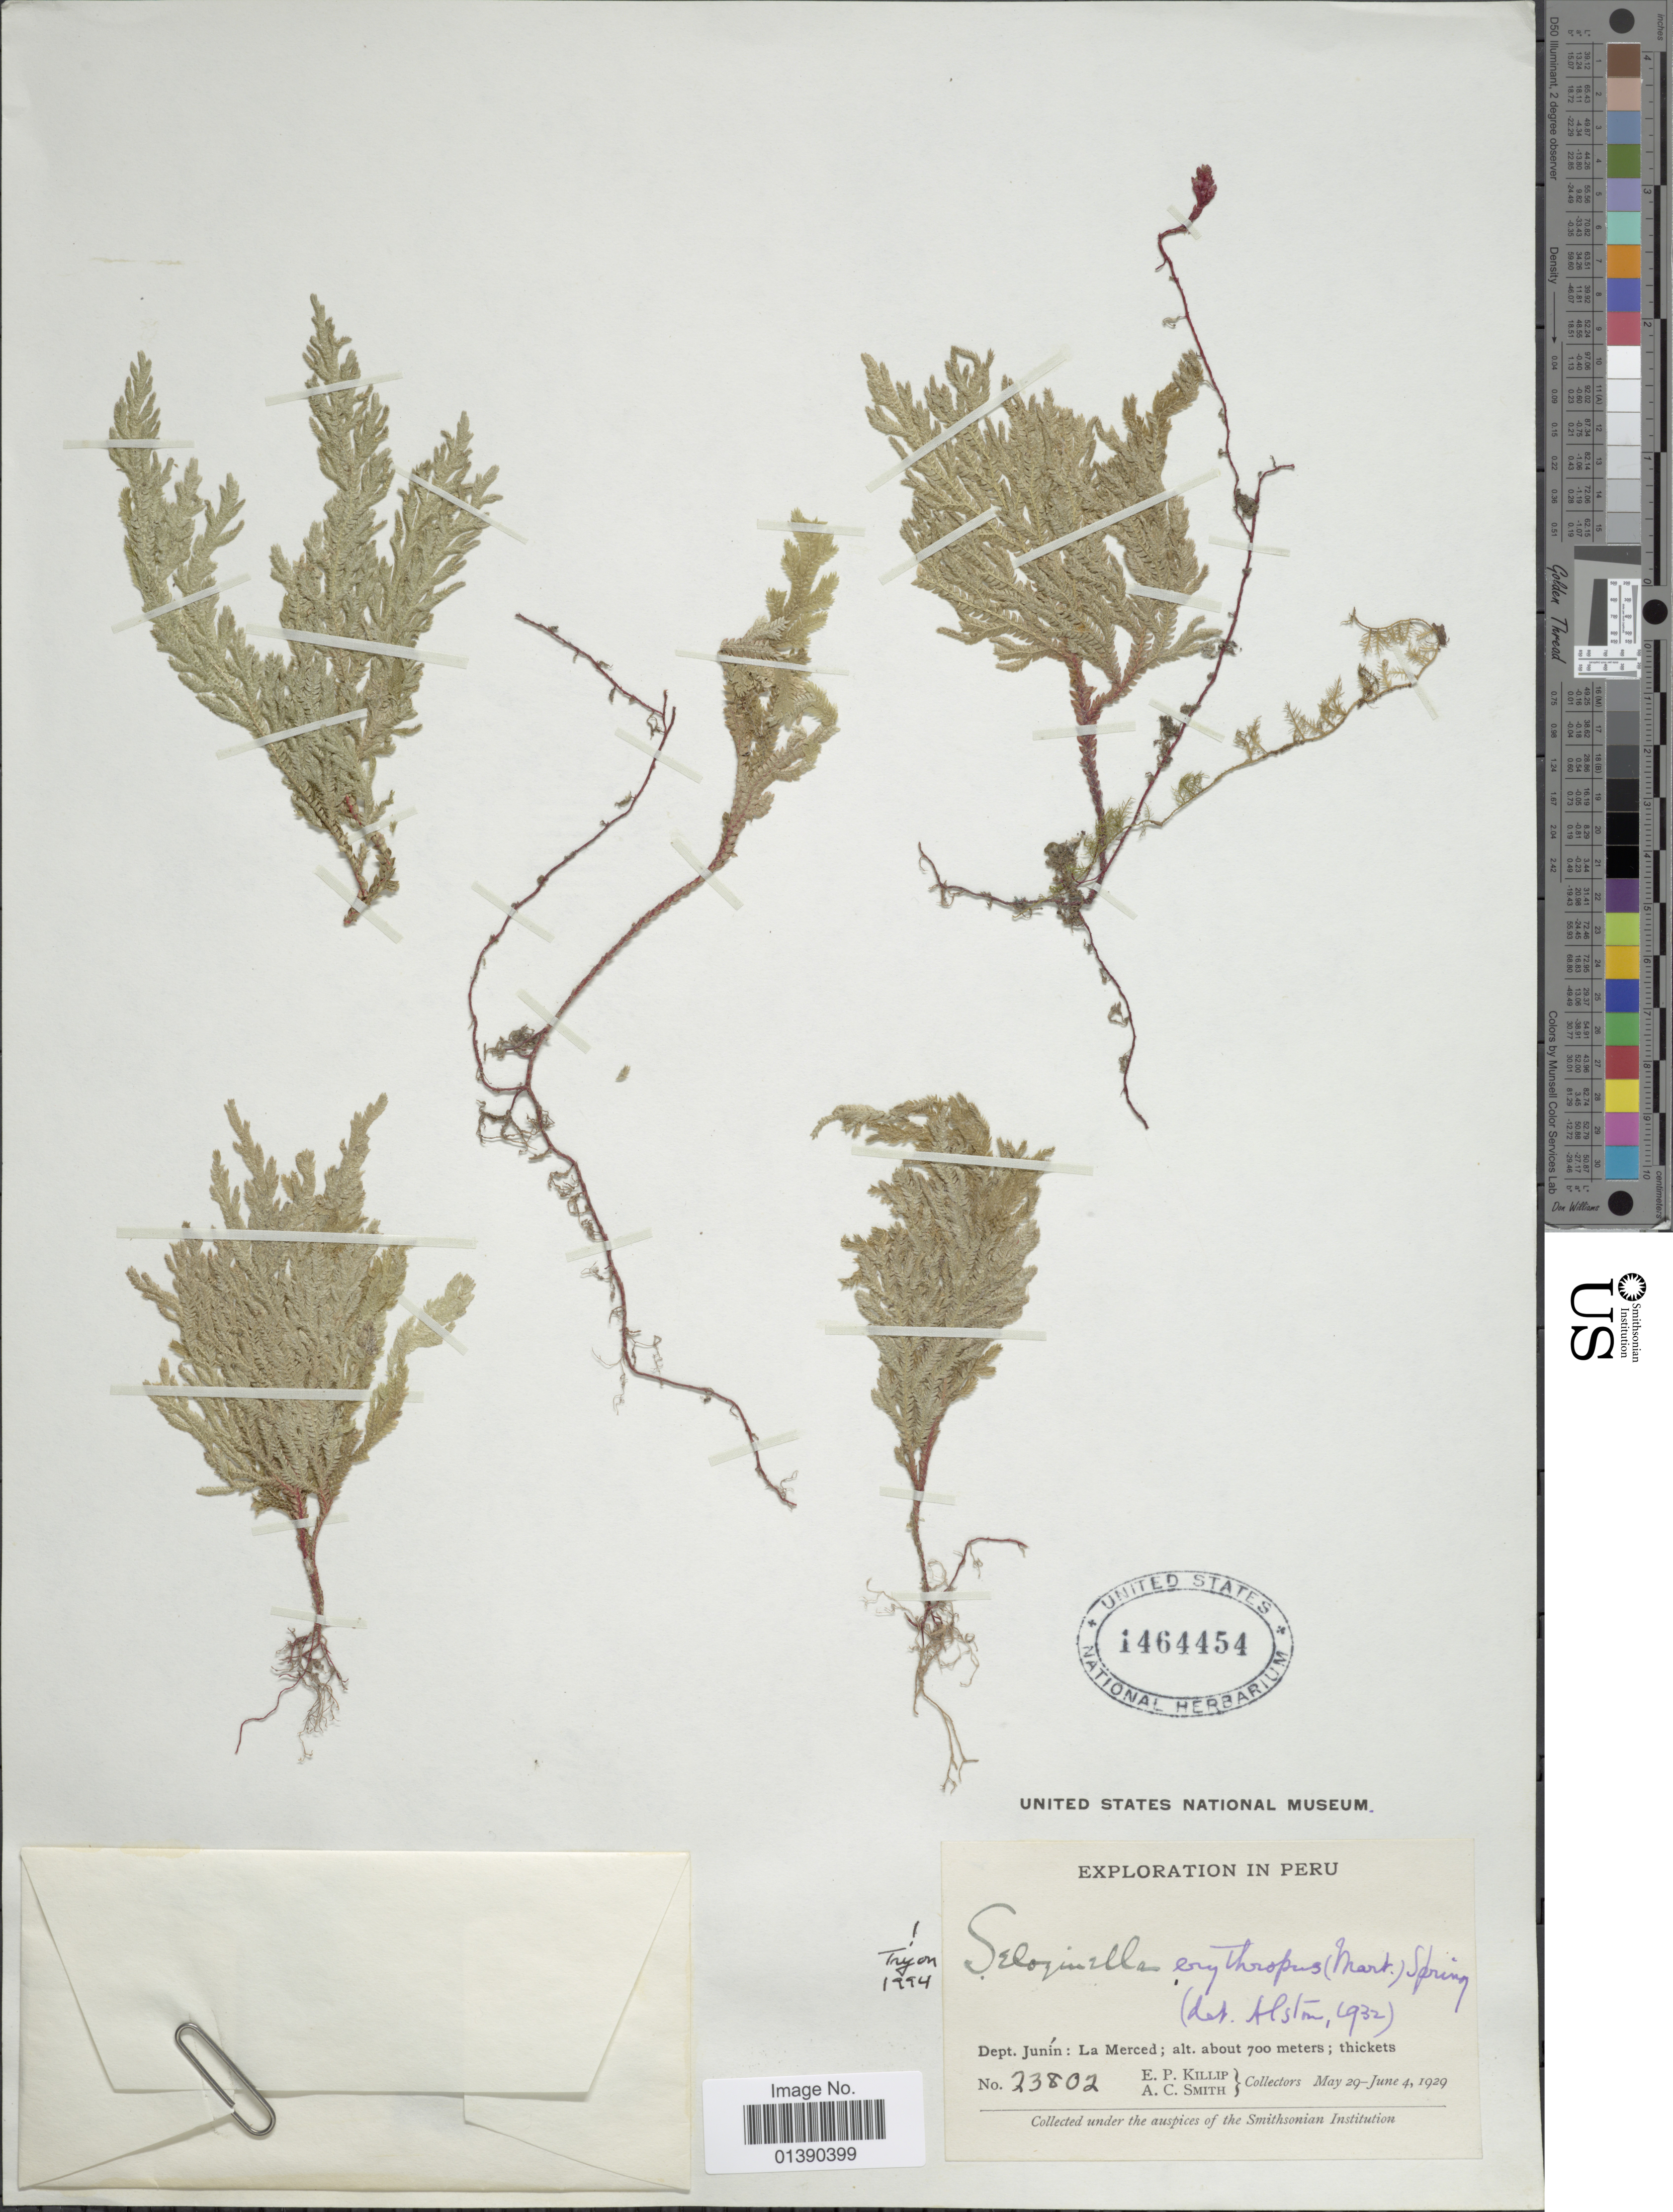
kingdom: Plantae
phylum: Tracheophyta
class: Lycopodiopsida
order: Selaginellales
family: Selaginellaceae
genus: Selaginella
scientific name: Selaginella erythropus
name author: (Mart.) Hieron.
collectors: E. P. Killip & A. C. Smith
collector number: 23802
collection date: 1929-05-29/1929-06-04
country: Peru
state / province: Junín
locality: La Merced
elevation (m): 700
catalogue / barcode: US 1464454